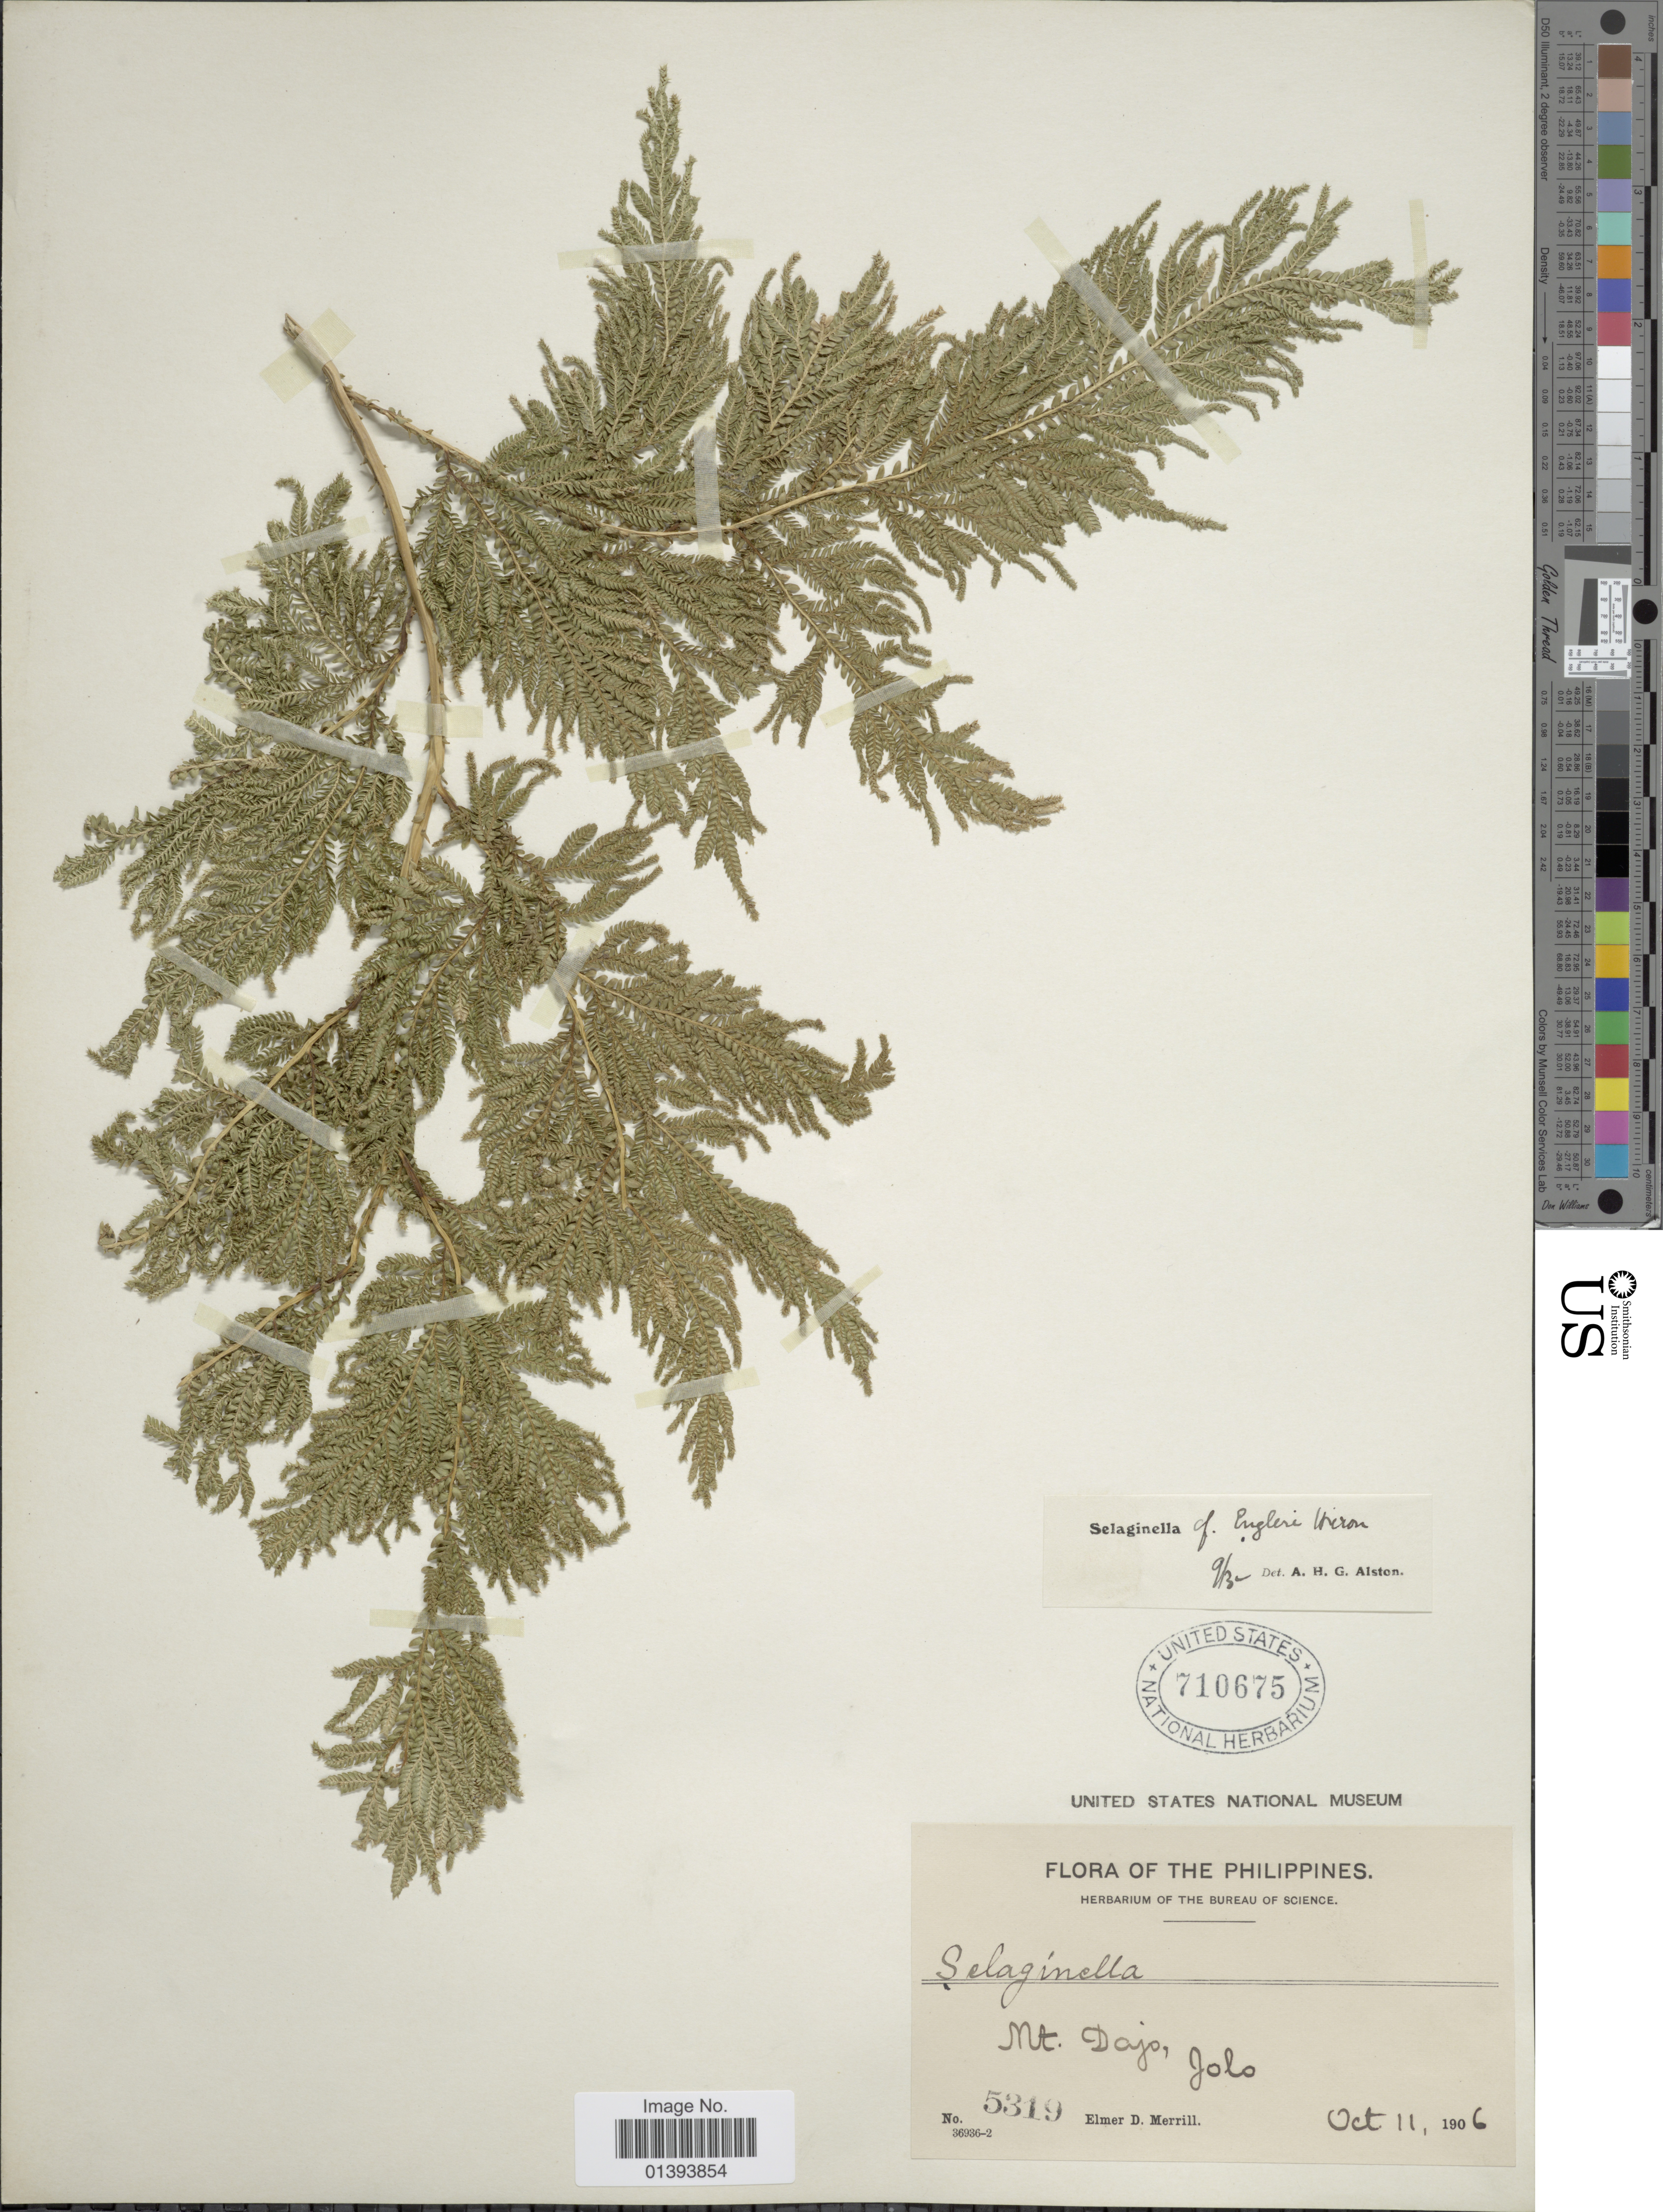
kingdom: Plantae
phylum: Tracheophyta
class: Lycopodiopsida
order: Selaginellales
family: Selaginellaceae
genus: Selaginella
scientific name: Selaginella engleri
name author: Hieron.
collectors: E. D. Merrill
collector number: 5319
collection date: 1906-10-11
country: Philippines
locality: Mt. Dajo, Jolo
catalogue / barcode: US 710675